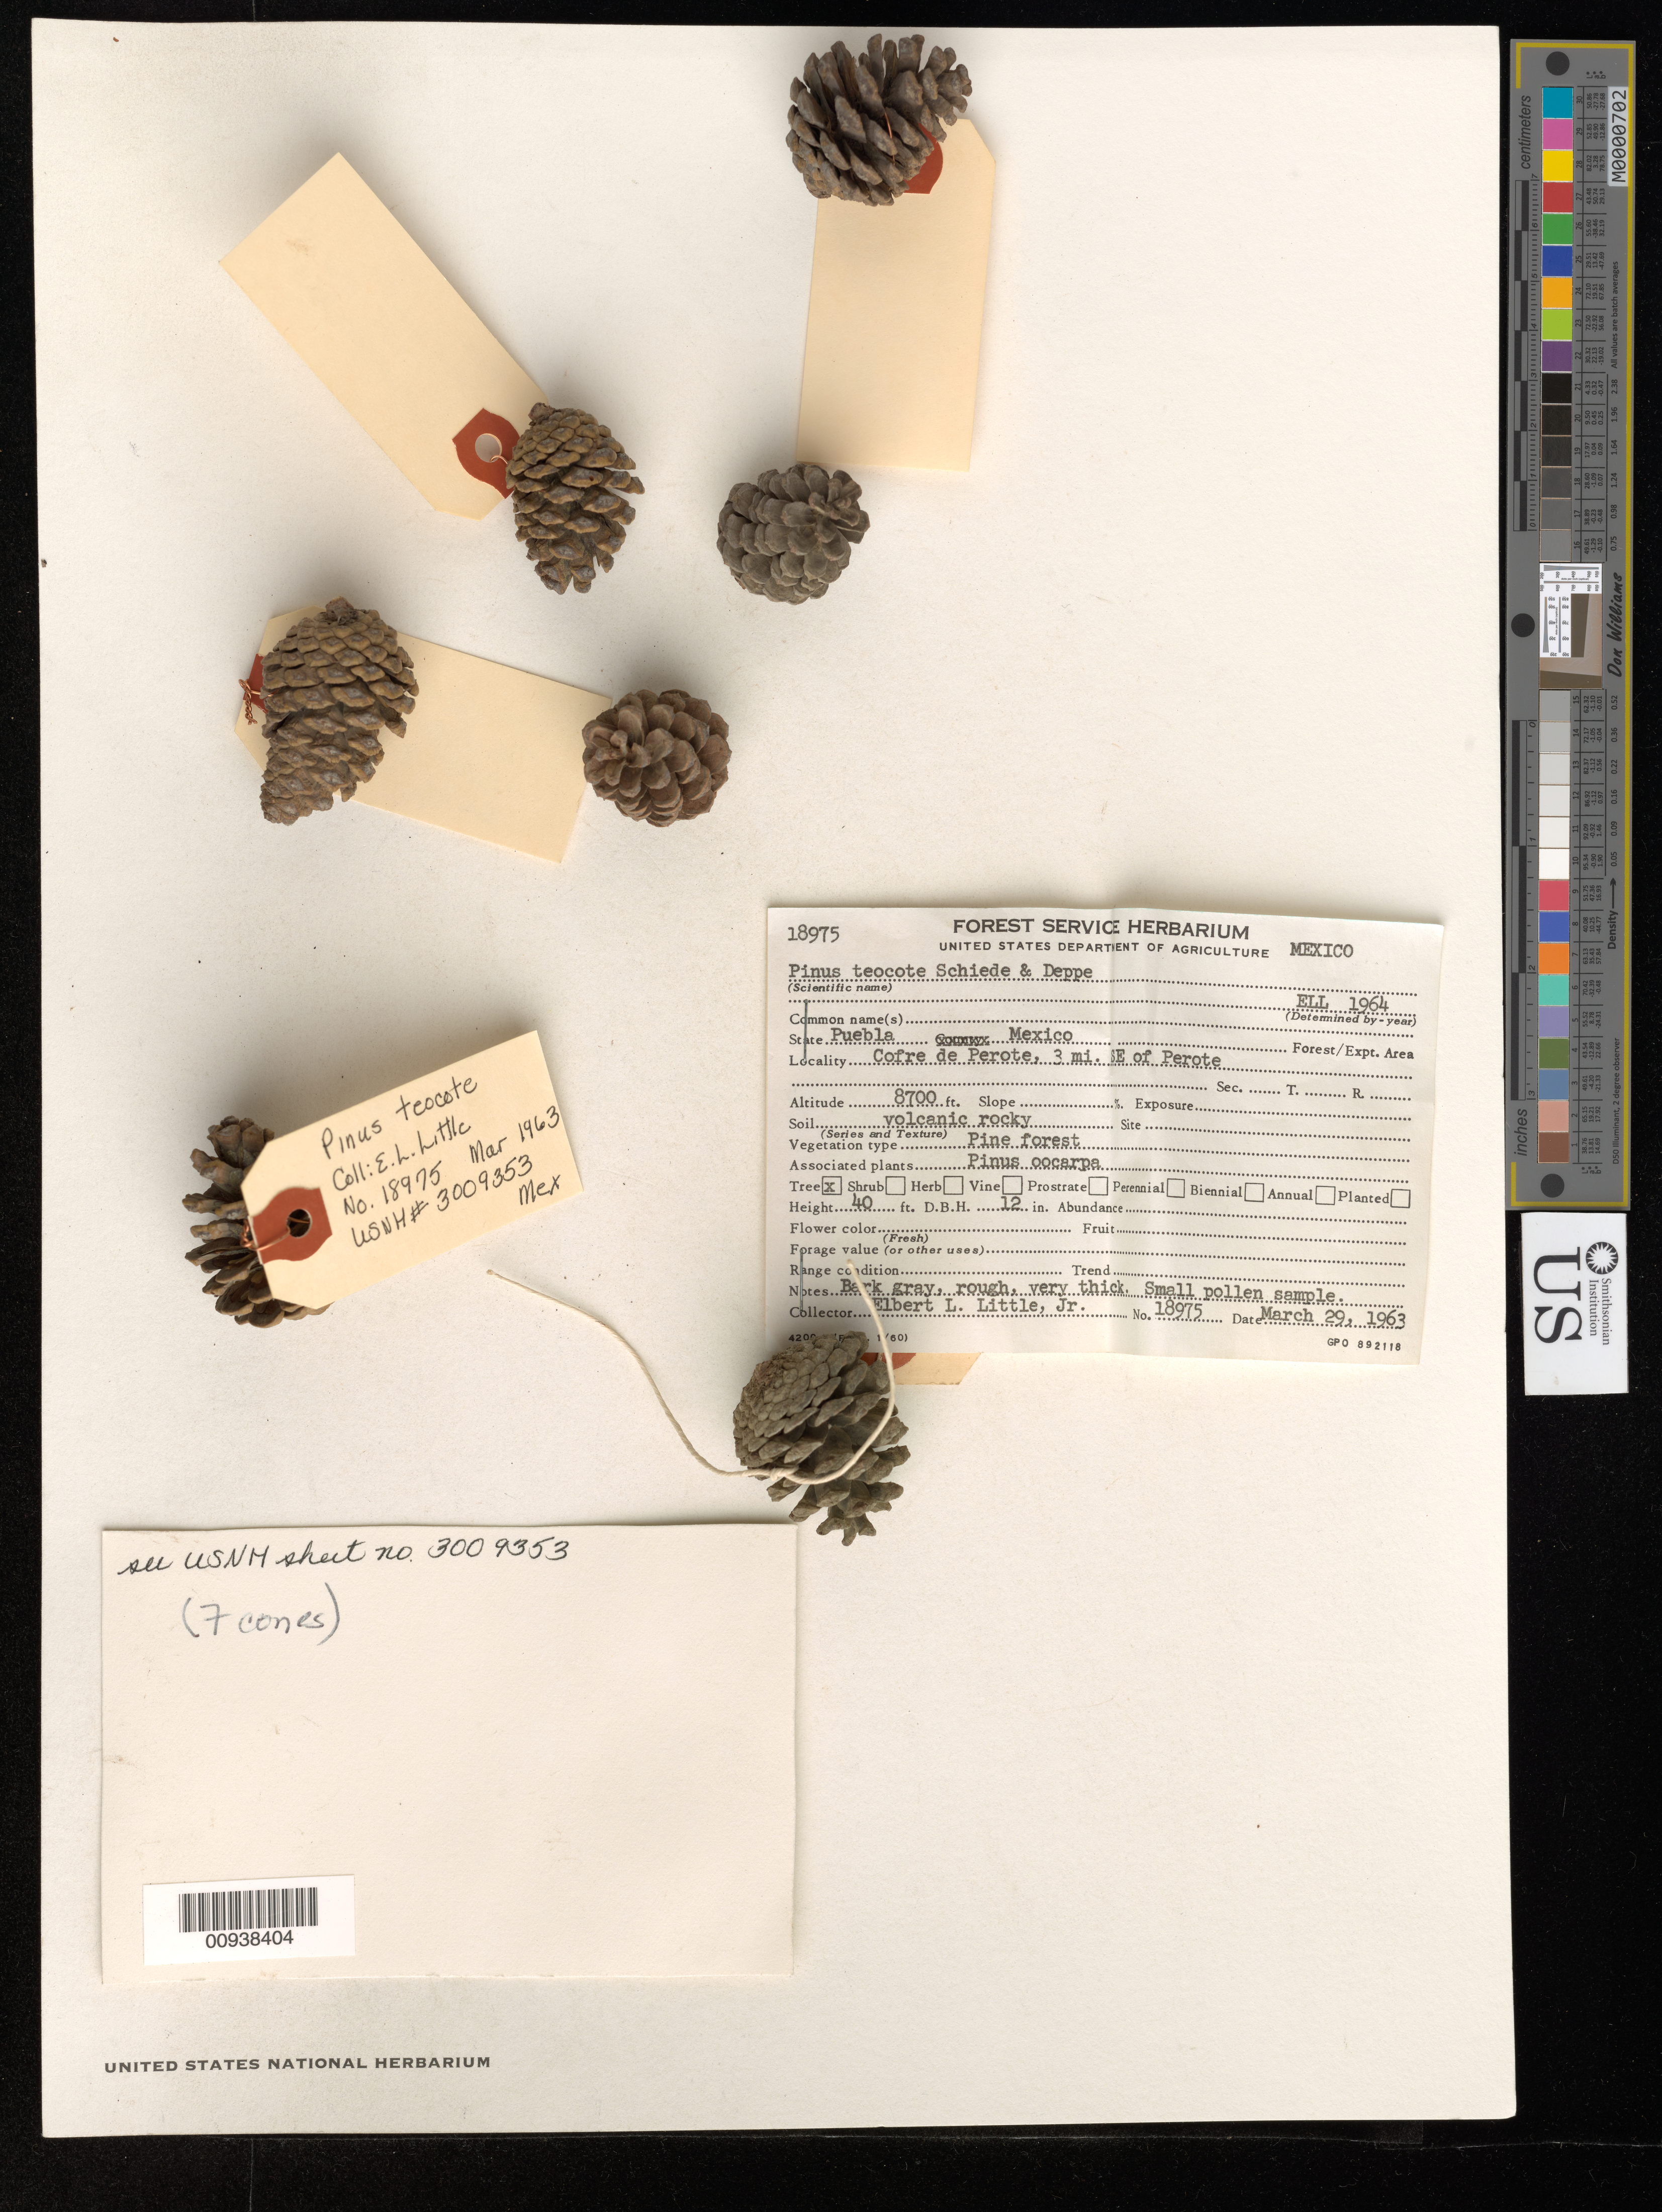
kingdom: Plantae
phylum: Tracheophyta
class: Pinopsida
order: Pinales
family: Pinaceae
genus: Pinus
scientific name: Pinus teocote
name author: Schltdl. & Cham.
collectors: E. L. Little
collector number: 18975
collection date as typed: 29 Mar 1963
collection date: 1963-03-29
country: Mexico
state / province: Puebla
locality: Cofre de Perote, 3 mi. SE of Perote.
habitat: Pine forest. Soil volcanic rocky. Associated plants Pinus oocarpa.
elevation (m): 2652